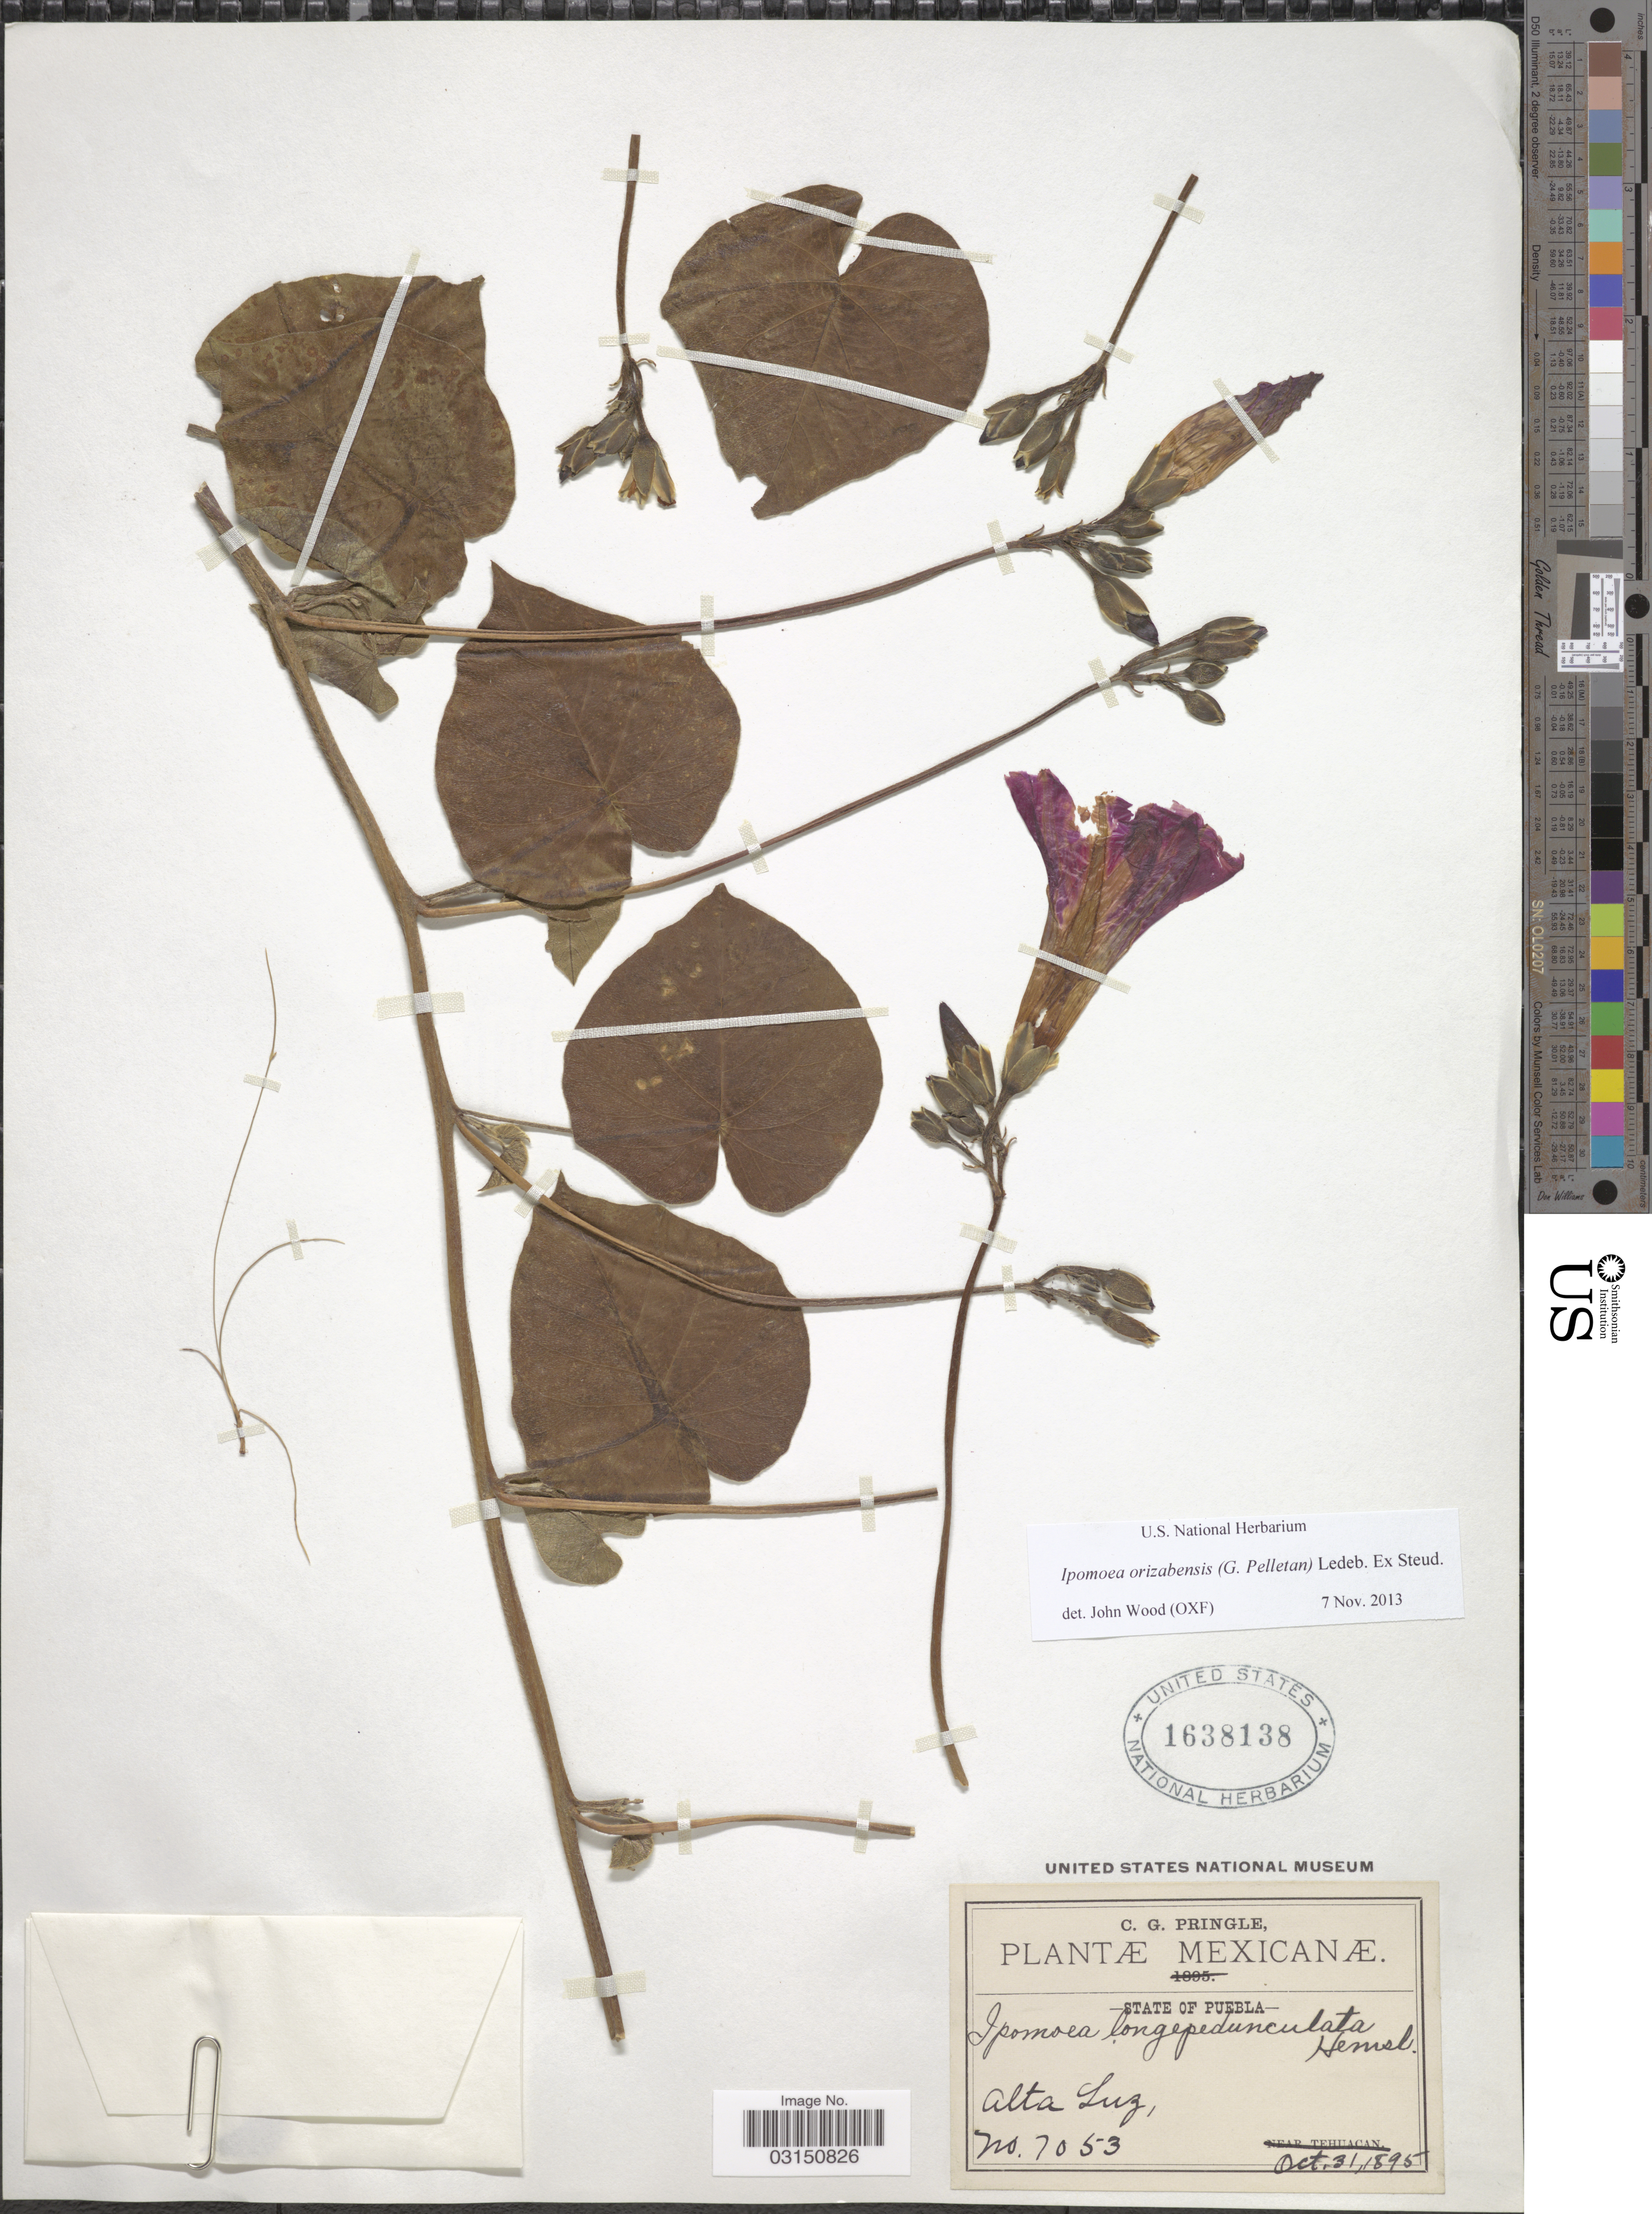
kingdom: Plantae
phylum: Tracheophyta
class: Magnoliopsida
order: Solanales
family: Convolvulaceae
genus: Ipomoea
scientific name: Ipomoea orizabensis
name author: (G. Pelletan) Ledeb. ex Steud.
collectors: C. G. Pringle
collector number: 7053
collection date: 1895-10-31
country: Mexico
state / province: Puebla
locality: Alta Luz.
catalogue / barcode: US 1638138